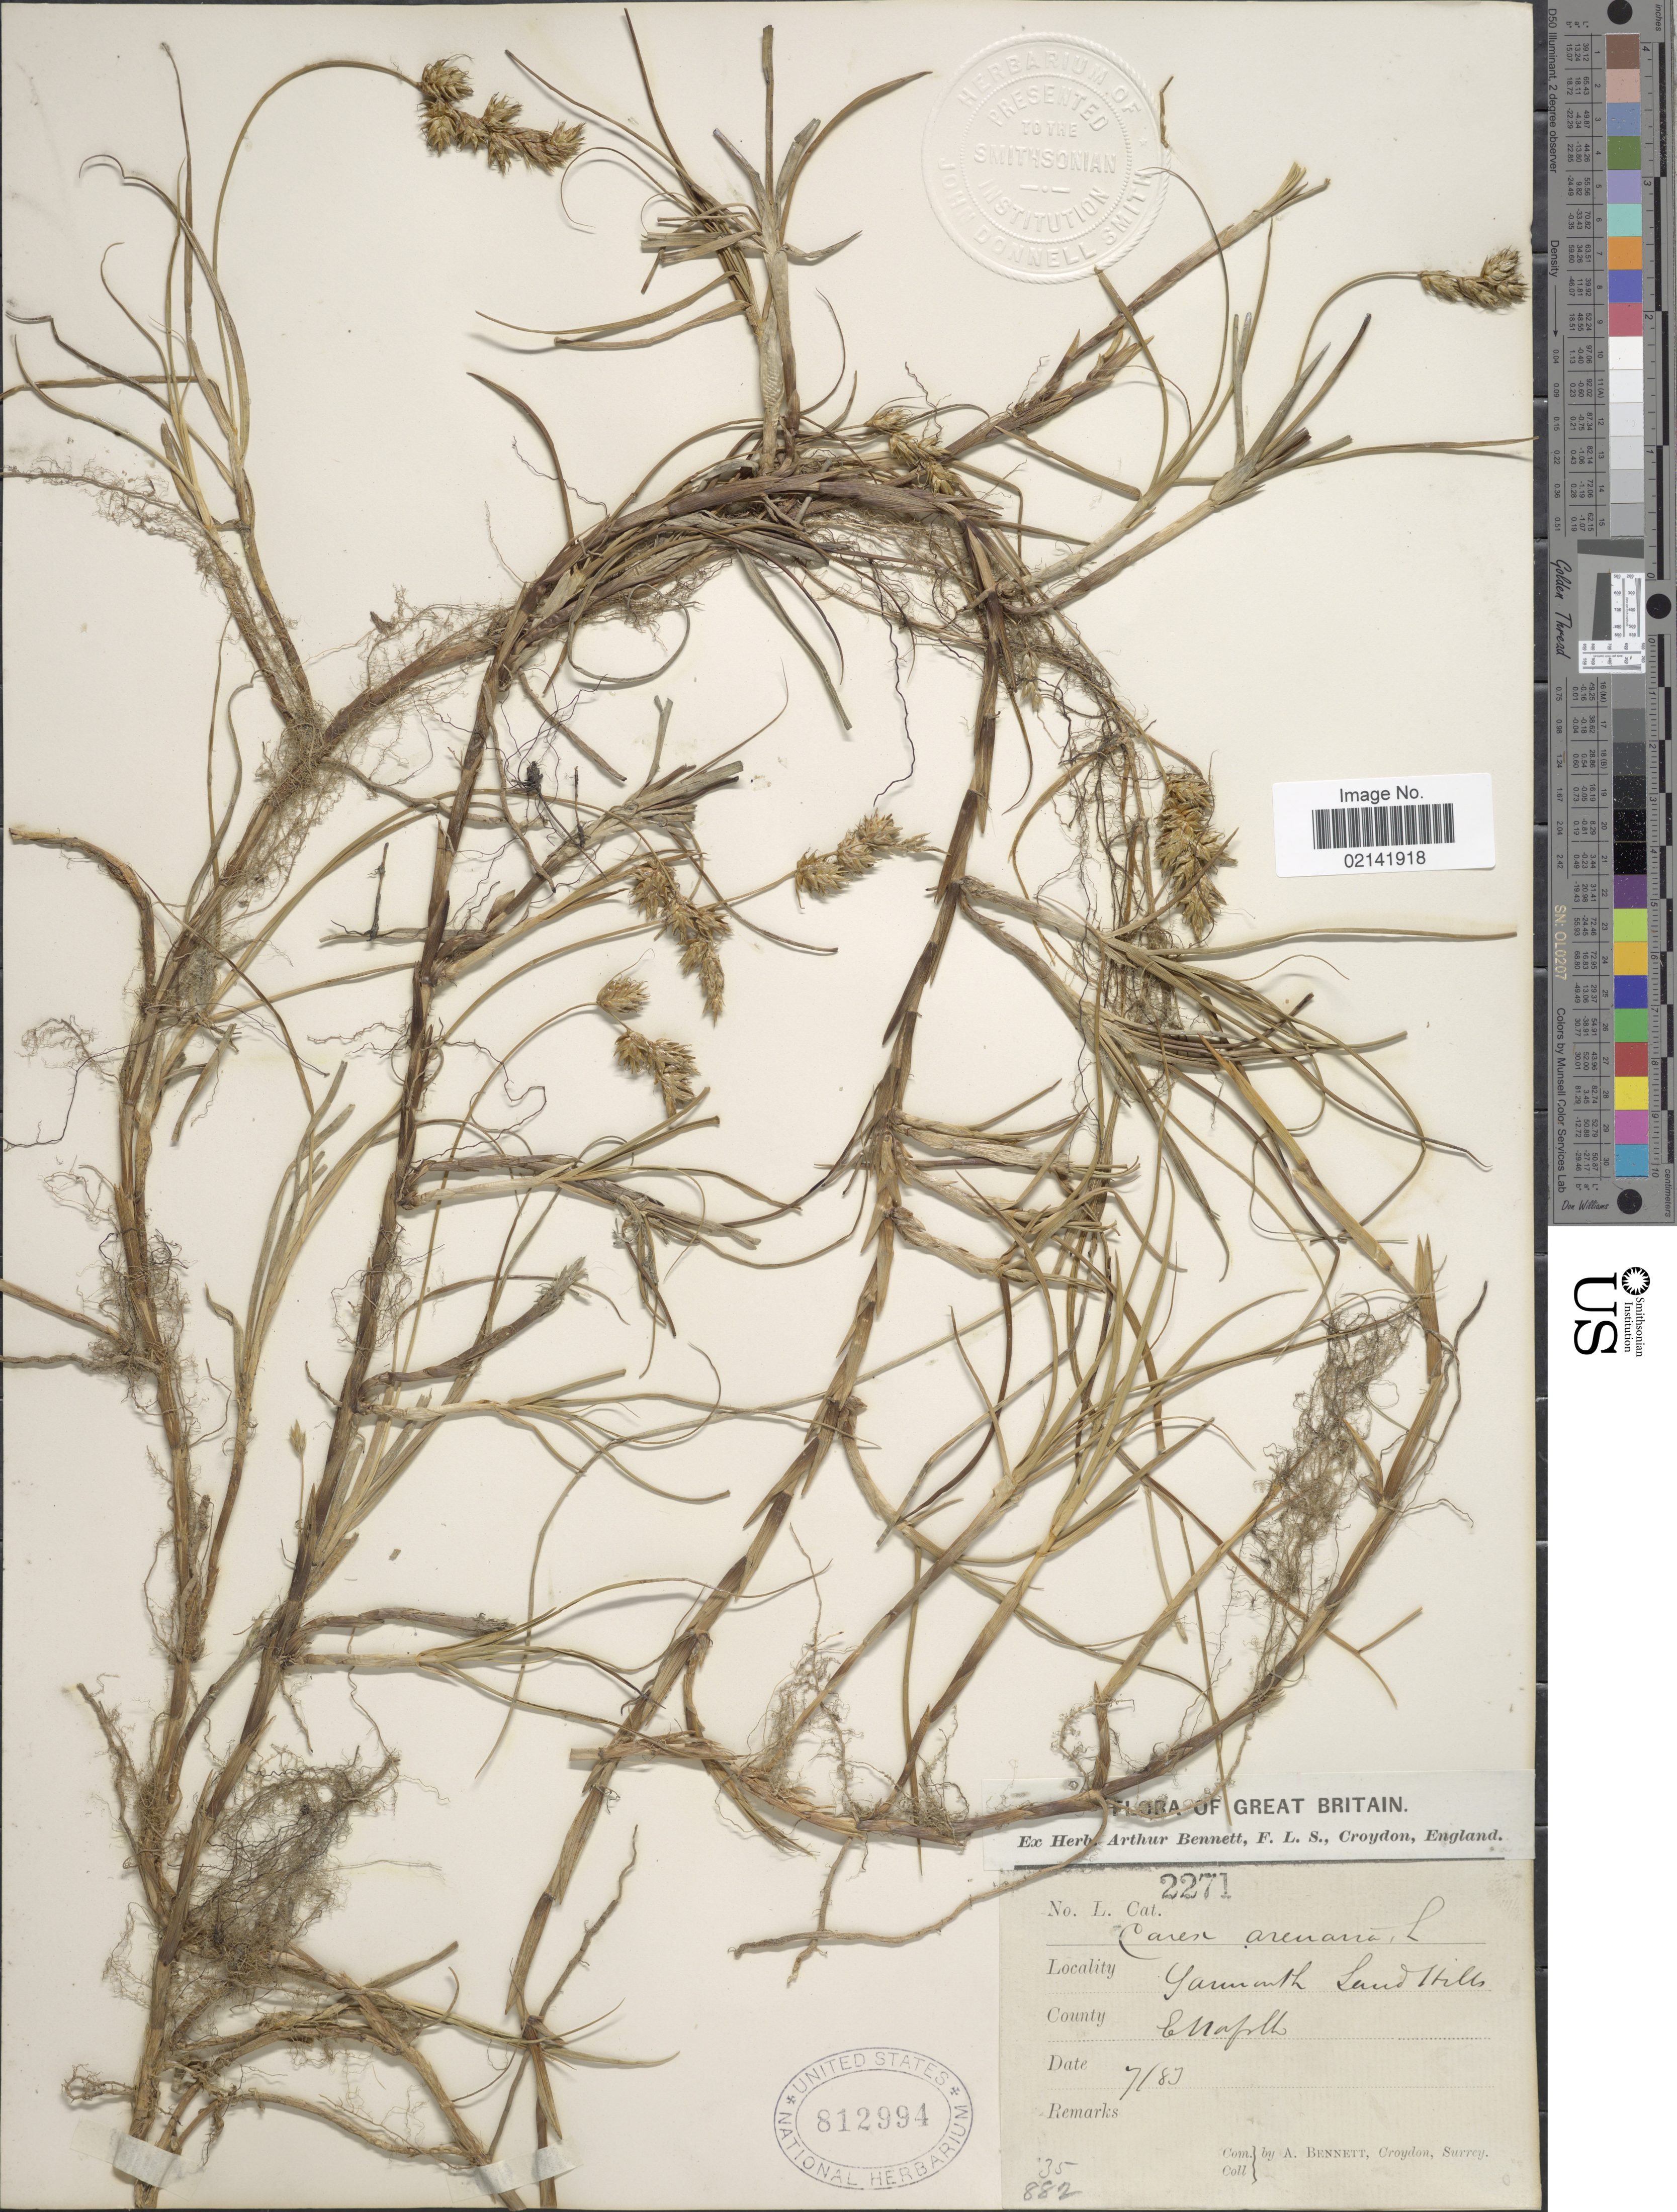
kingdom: Plantae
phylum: Tracheophyta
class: Liliopsida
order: Poales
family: Cyperaceae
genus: Carex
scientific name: Carex arenaria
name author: L.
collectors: A. Bennett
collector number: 2271/35/882?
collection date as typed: Transcribed d/m/y: /7/89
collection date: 1889-07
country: United Kingdom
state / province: England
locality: Great Britain. Yarmouth Sand Hills. County: E Norfolk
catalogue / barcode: US 812994